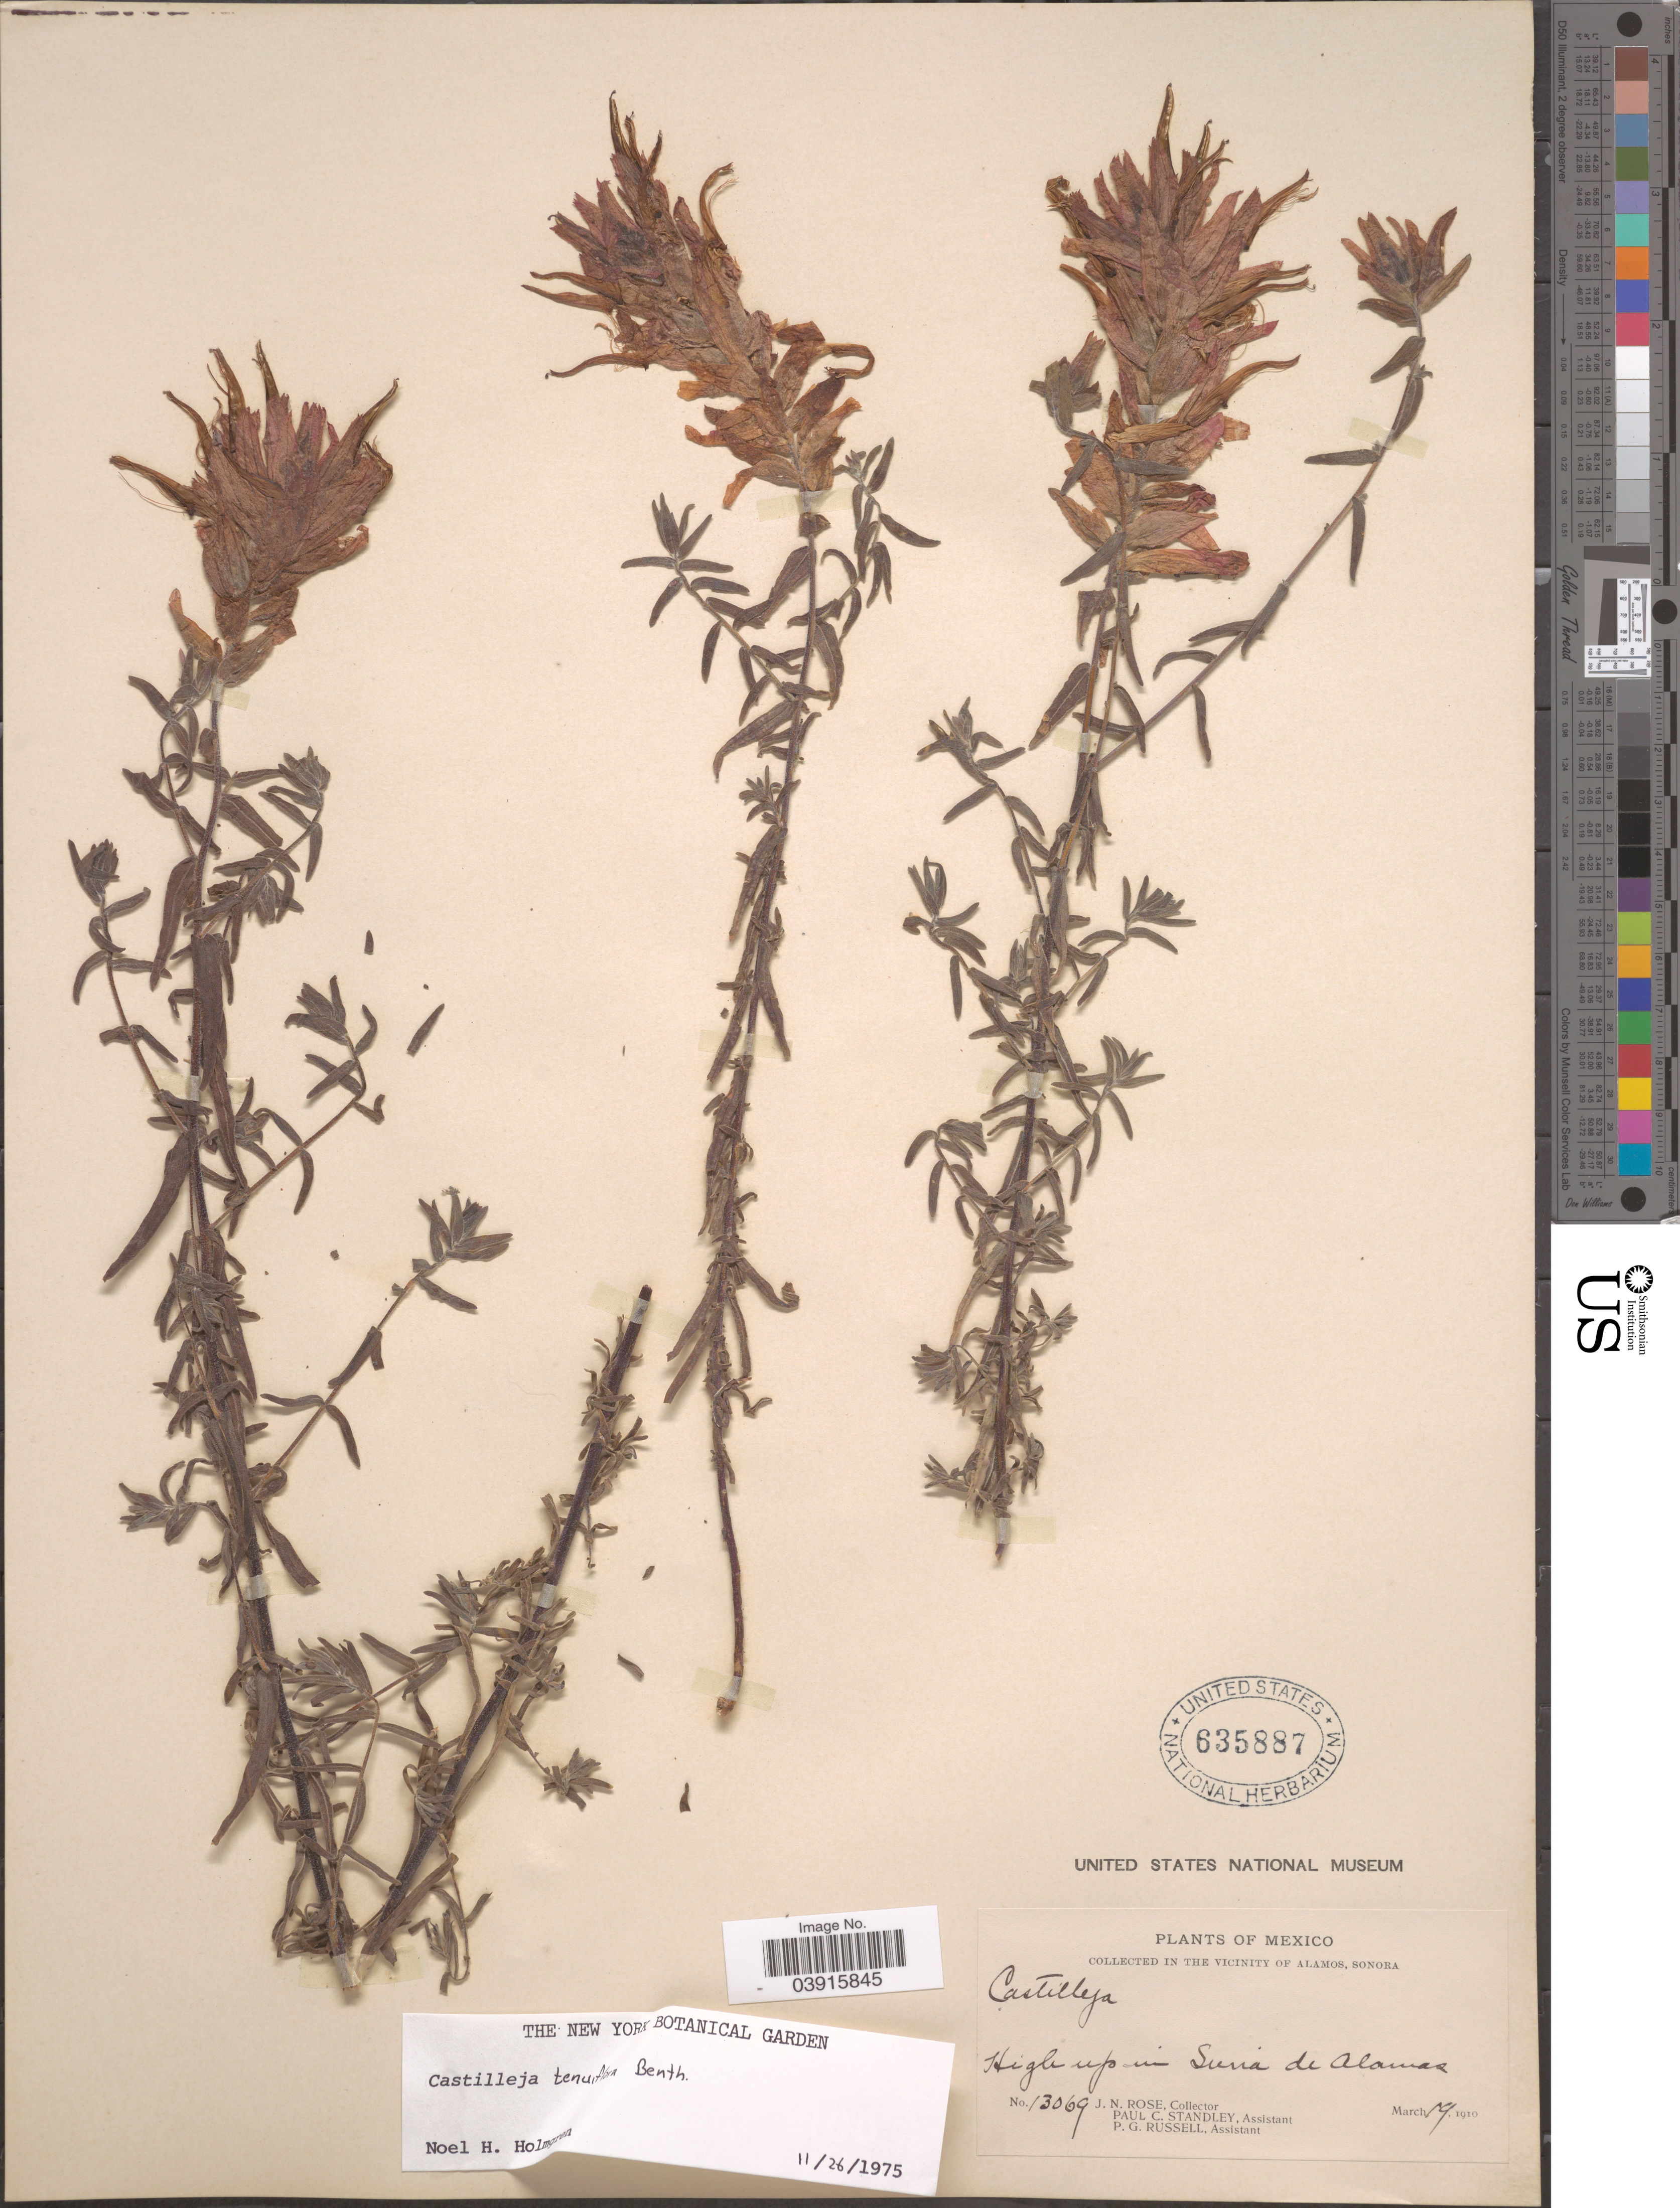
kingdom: Plantae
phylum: Tracheophyta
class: Magnoliopsida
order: Lamiales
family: Orobanchaceae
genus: Castilleja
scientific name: Castilleja tenuiflora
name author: Benth.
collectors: J. N. Rose, P. C. Standley & P. G. Russell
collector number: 13069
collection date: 1910-03-19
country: Mexico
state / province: Sonora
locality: In the Vicinity of Alamos. High up in Sierra de Alamas.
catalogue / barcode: US 635887